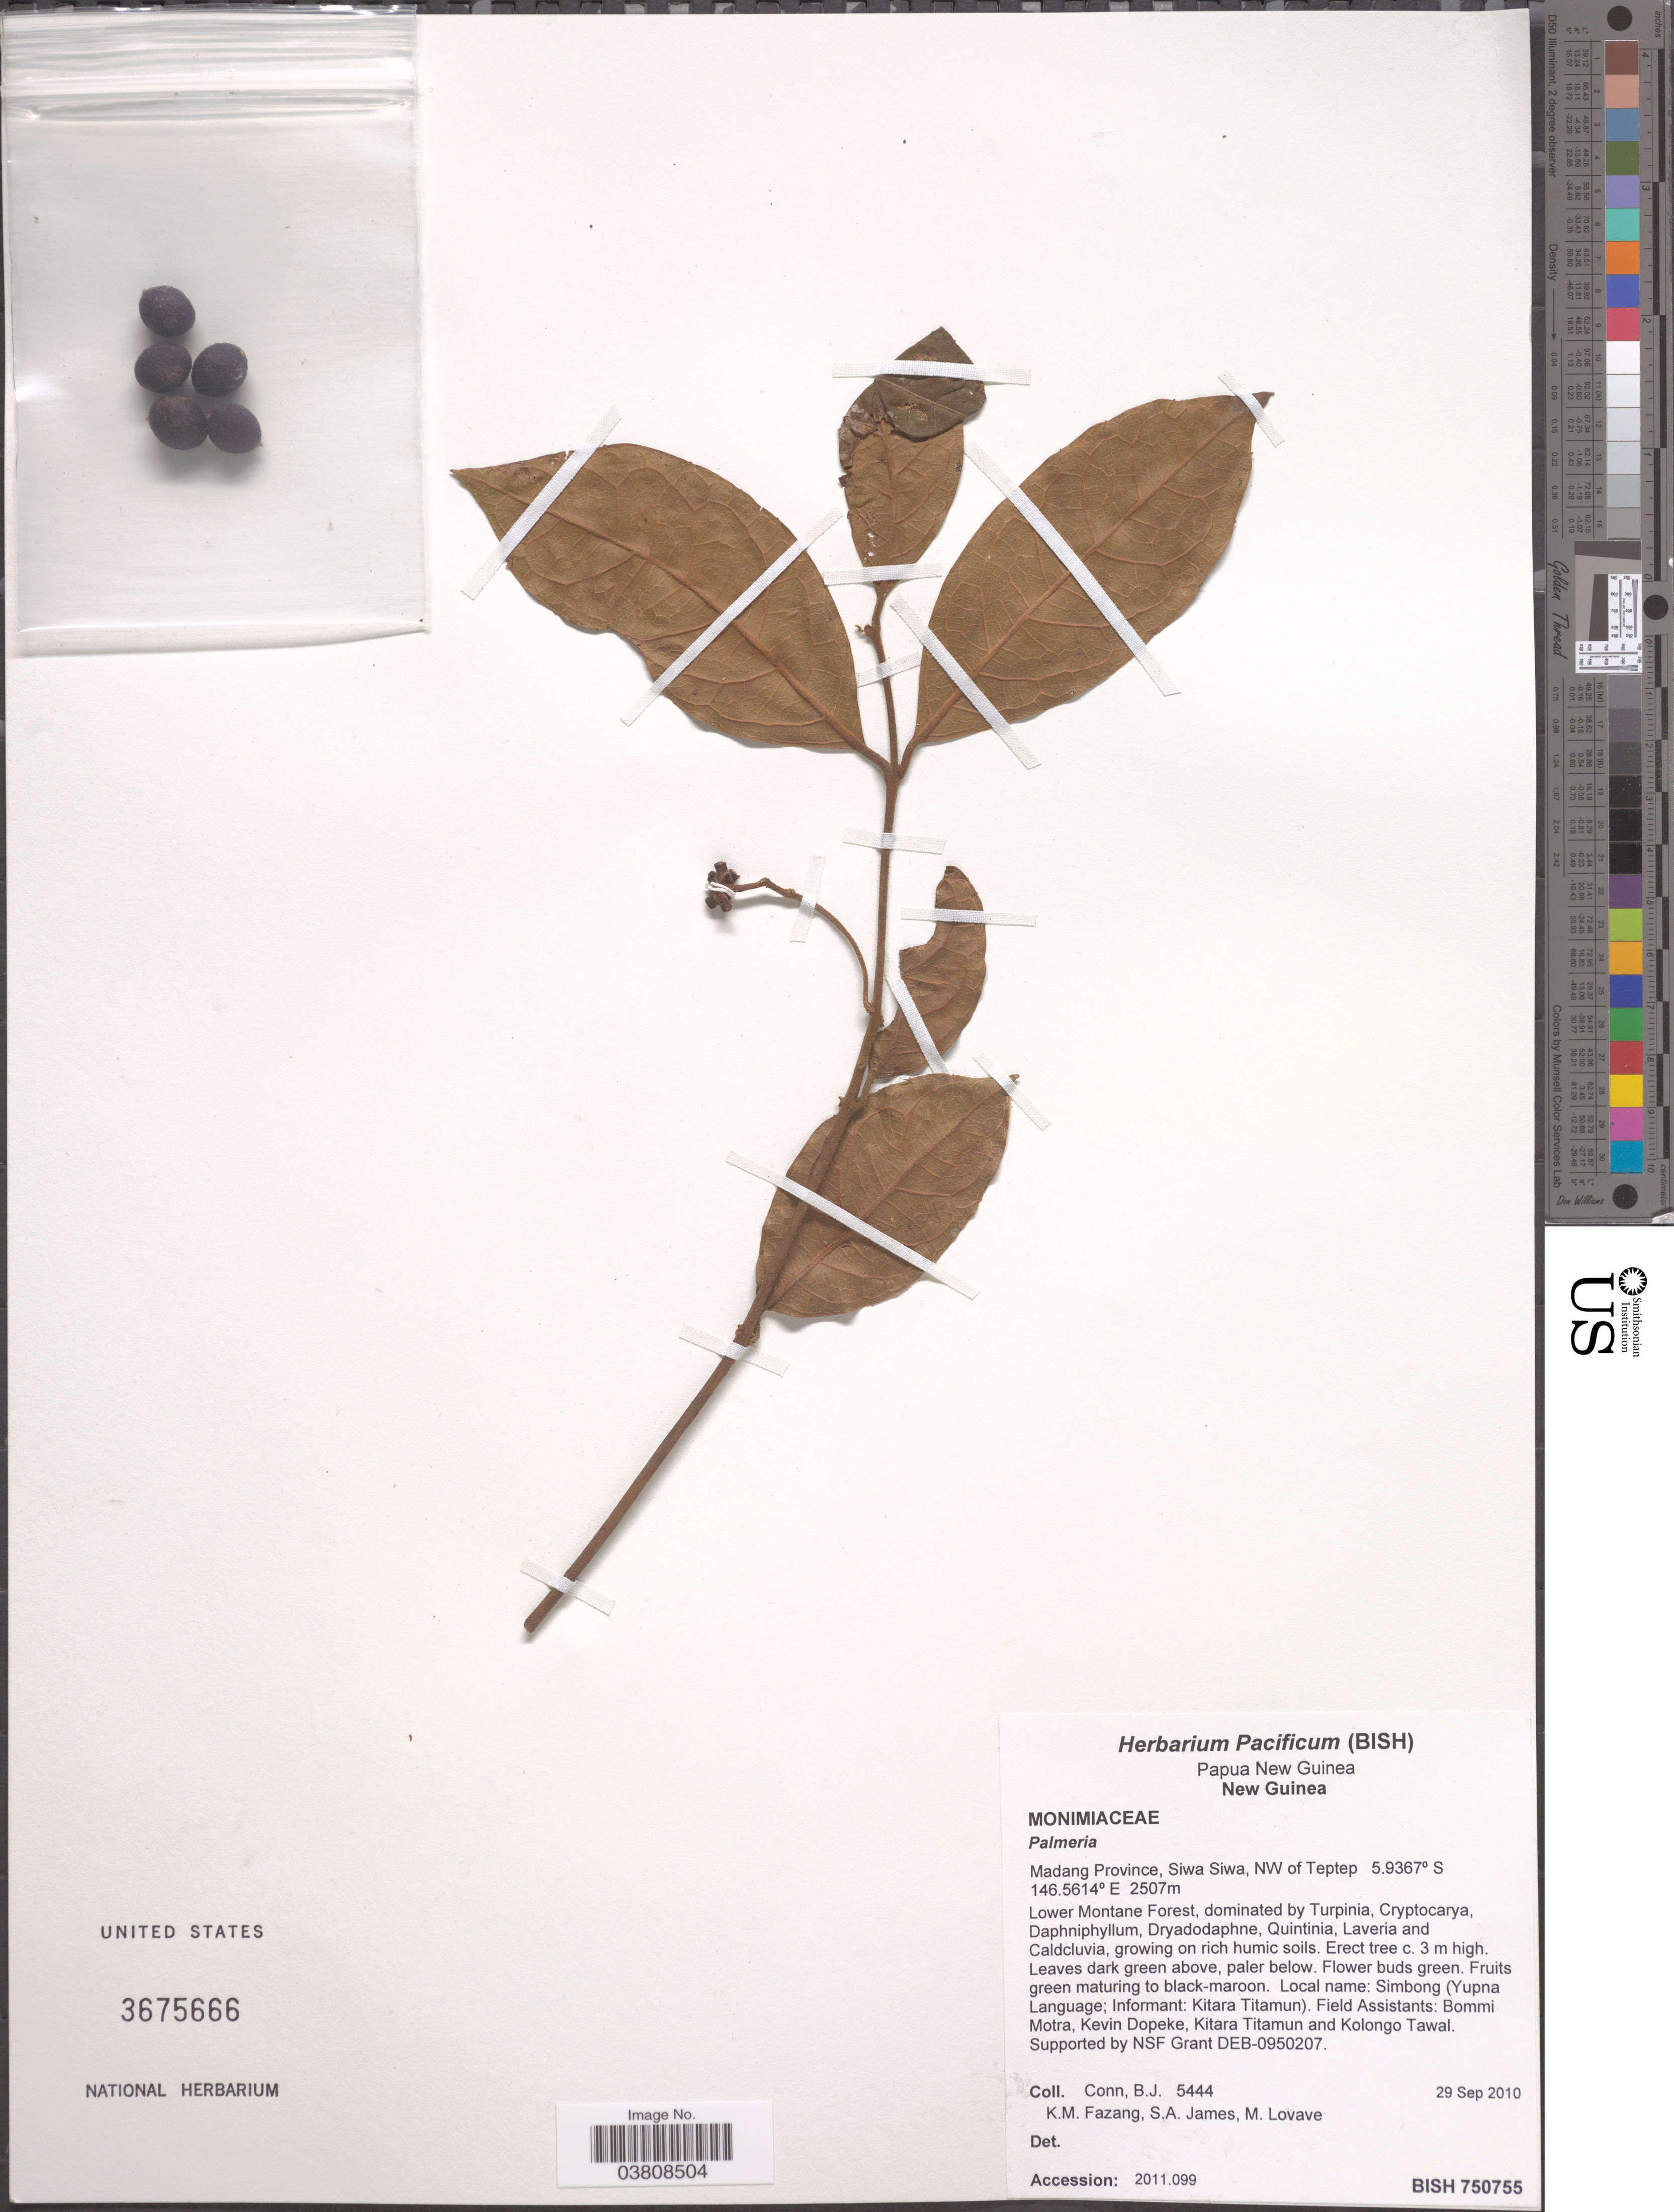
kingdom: Plantae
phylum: Tracheophyta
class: Magnoliopsida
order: Laurales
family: Monimiaceae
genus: Palmeria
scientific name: Palmeria sp.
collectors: B. Conn, K. Fazang, S. James & M. Lovave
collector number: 5444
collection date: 2010-09-29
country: Papua New Guinea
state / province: Madang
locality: New Guinea. Siwa Siwa, NW of Teptep.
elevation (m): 2507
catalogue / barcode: US 3675666